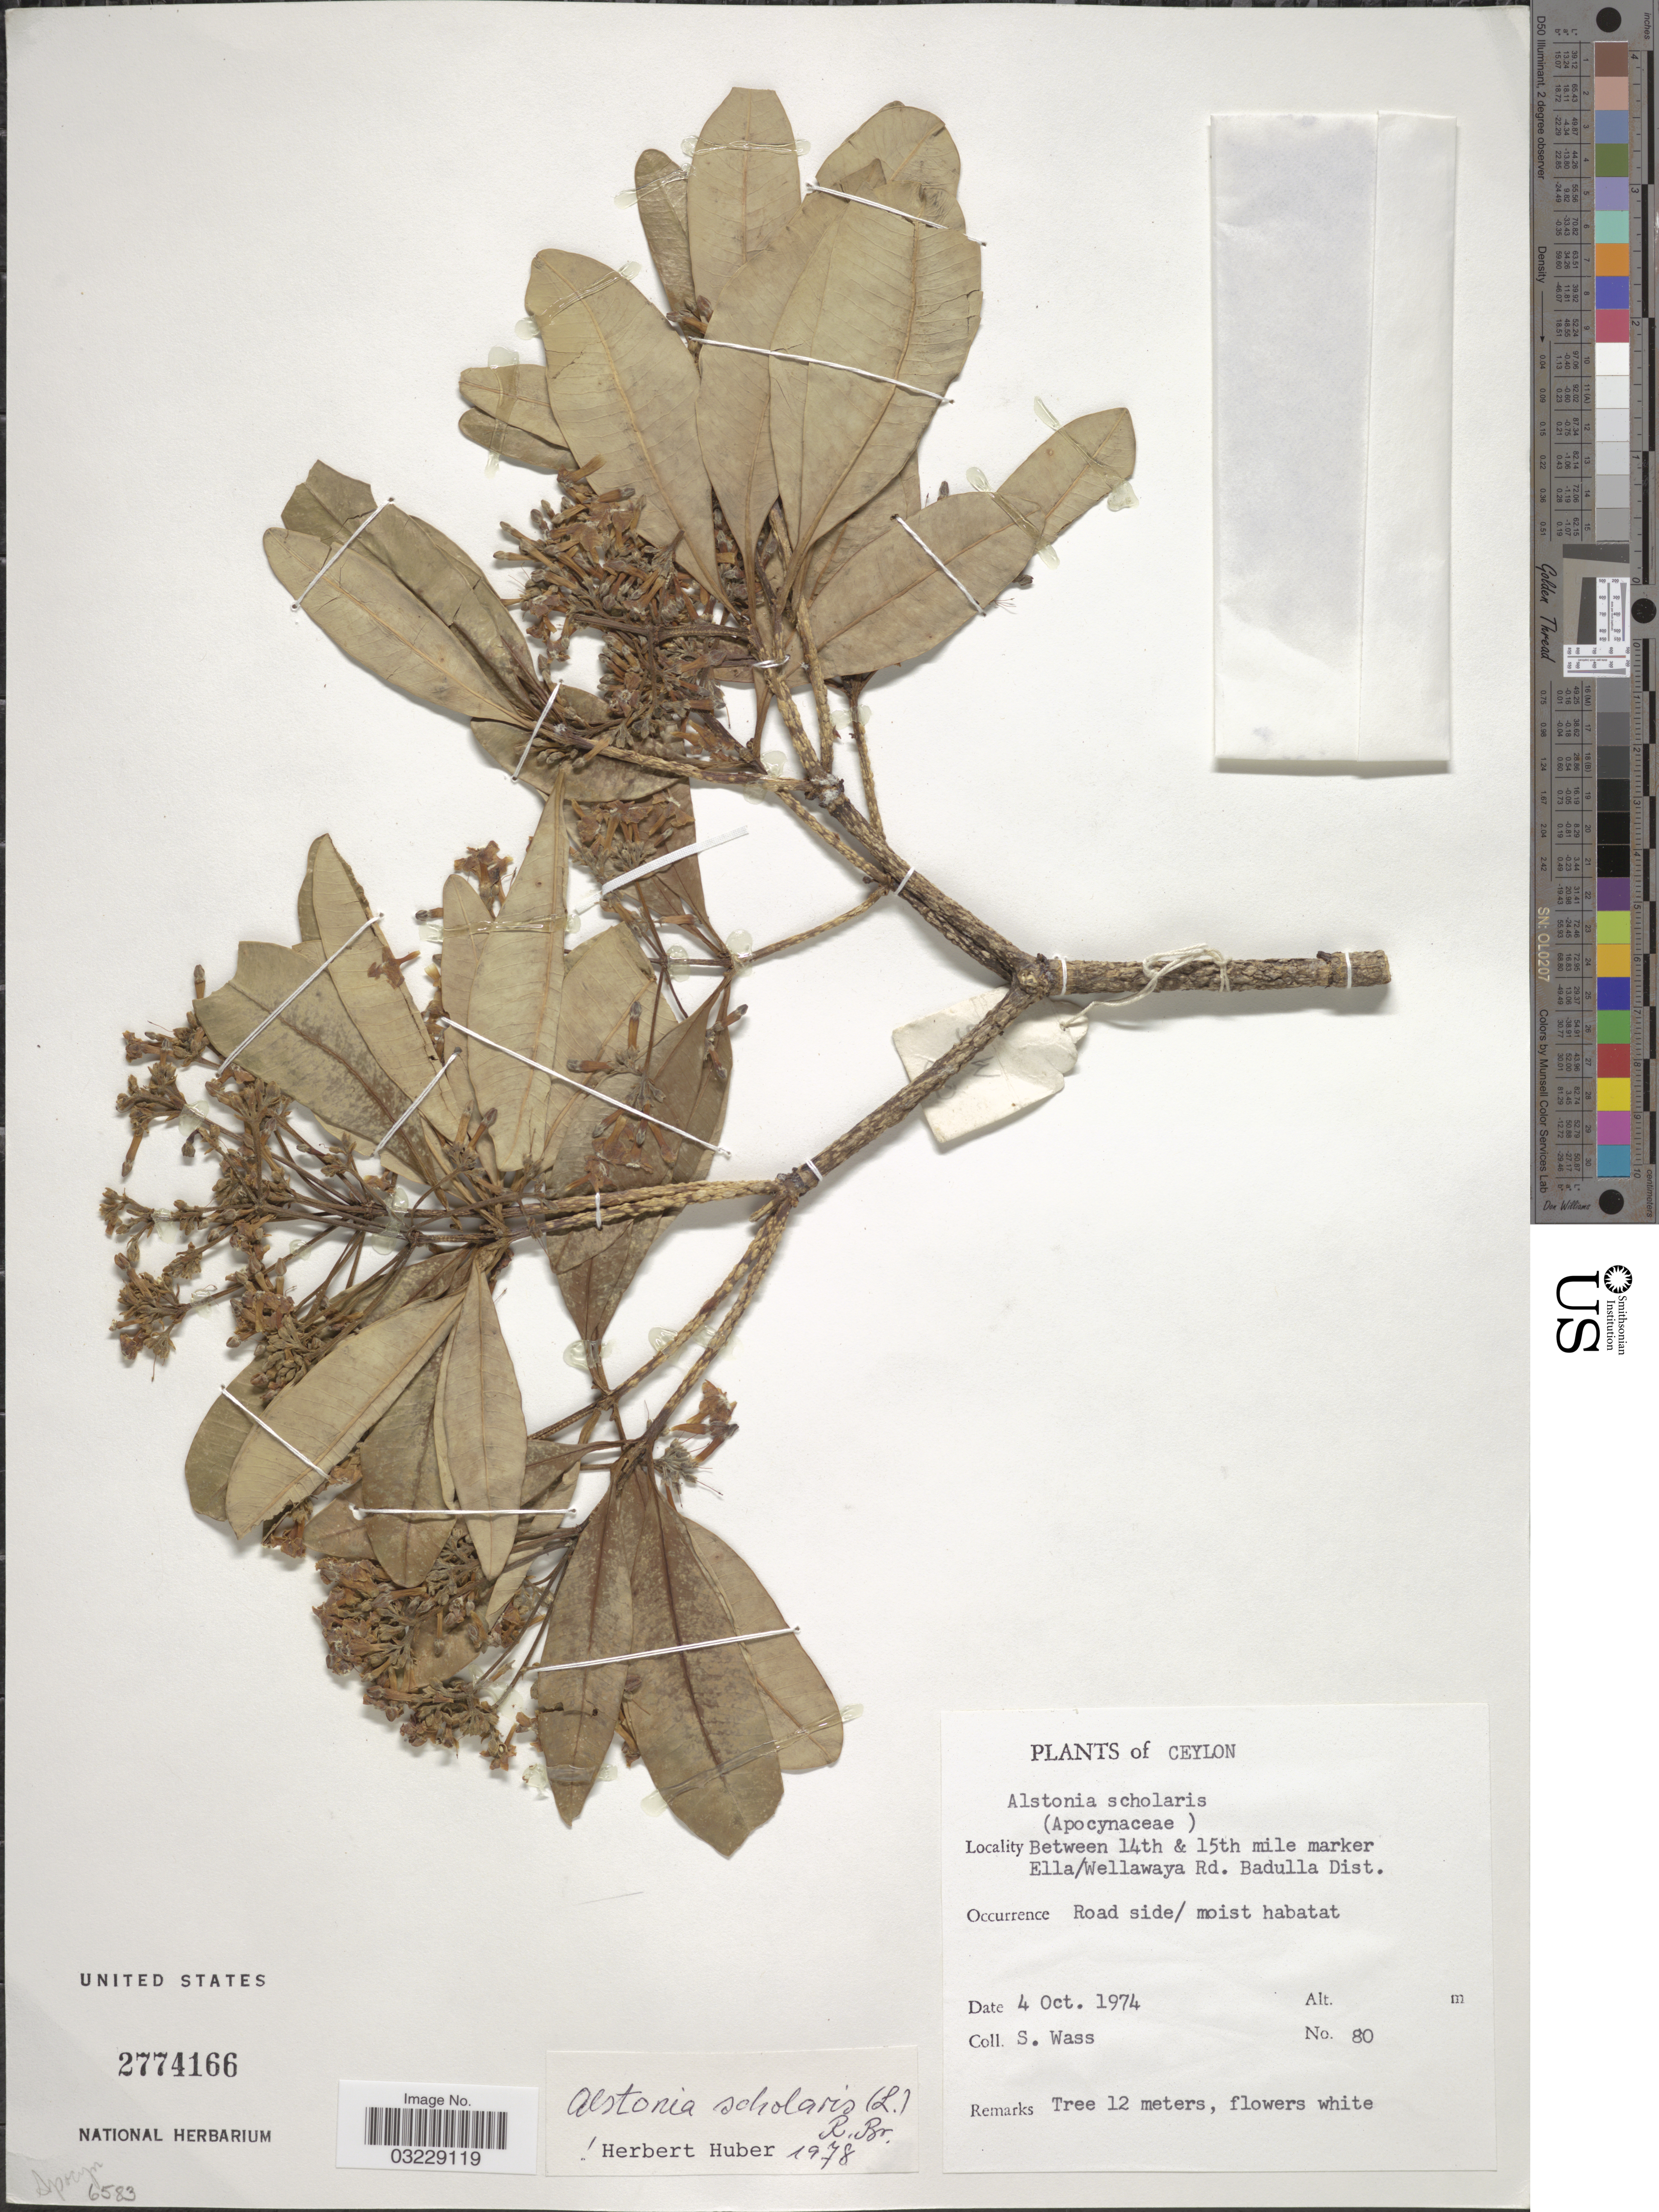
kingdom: Plantae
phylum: Tracheophyta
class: Magnoliopsida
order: Gentianales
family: Apocynaceae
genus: Alstonia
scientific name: Alstonia scholaris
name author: (L.) R. Br.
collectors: S. Wass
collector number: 80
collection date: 1974-10-04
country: Sri Lanka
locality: Ceylon. Between 14th & 15th mile marker Ella/ Wellawaya Rd. Badulla Dist.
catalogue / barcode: US 2774166